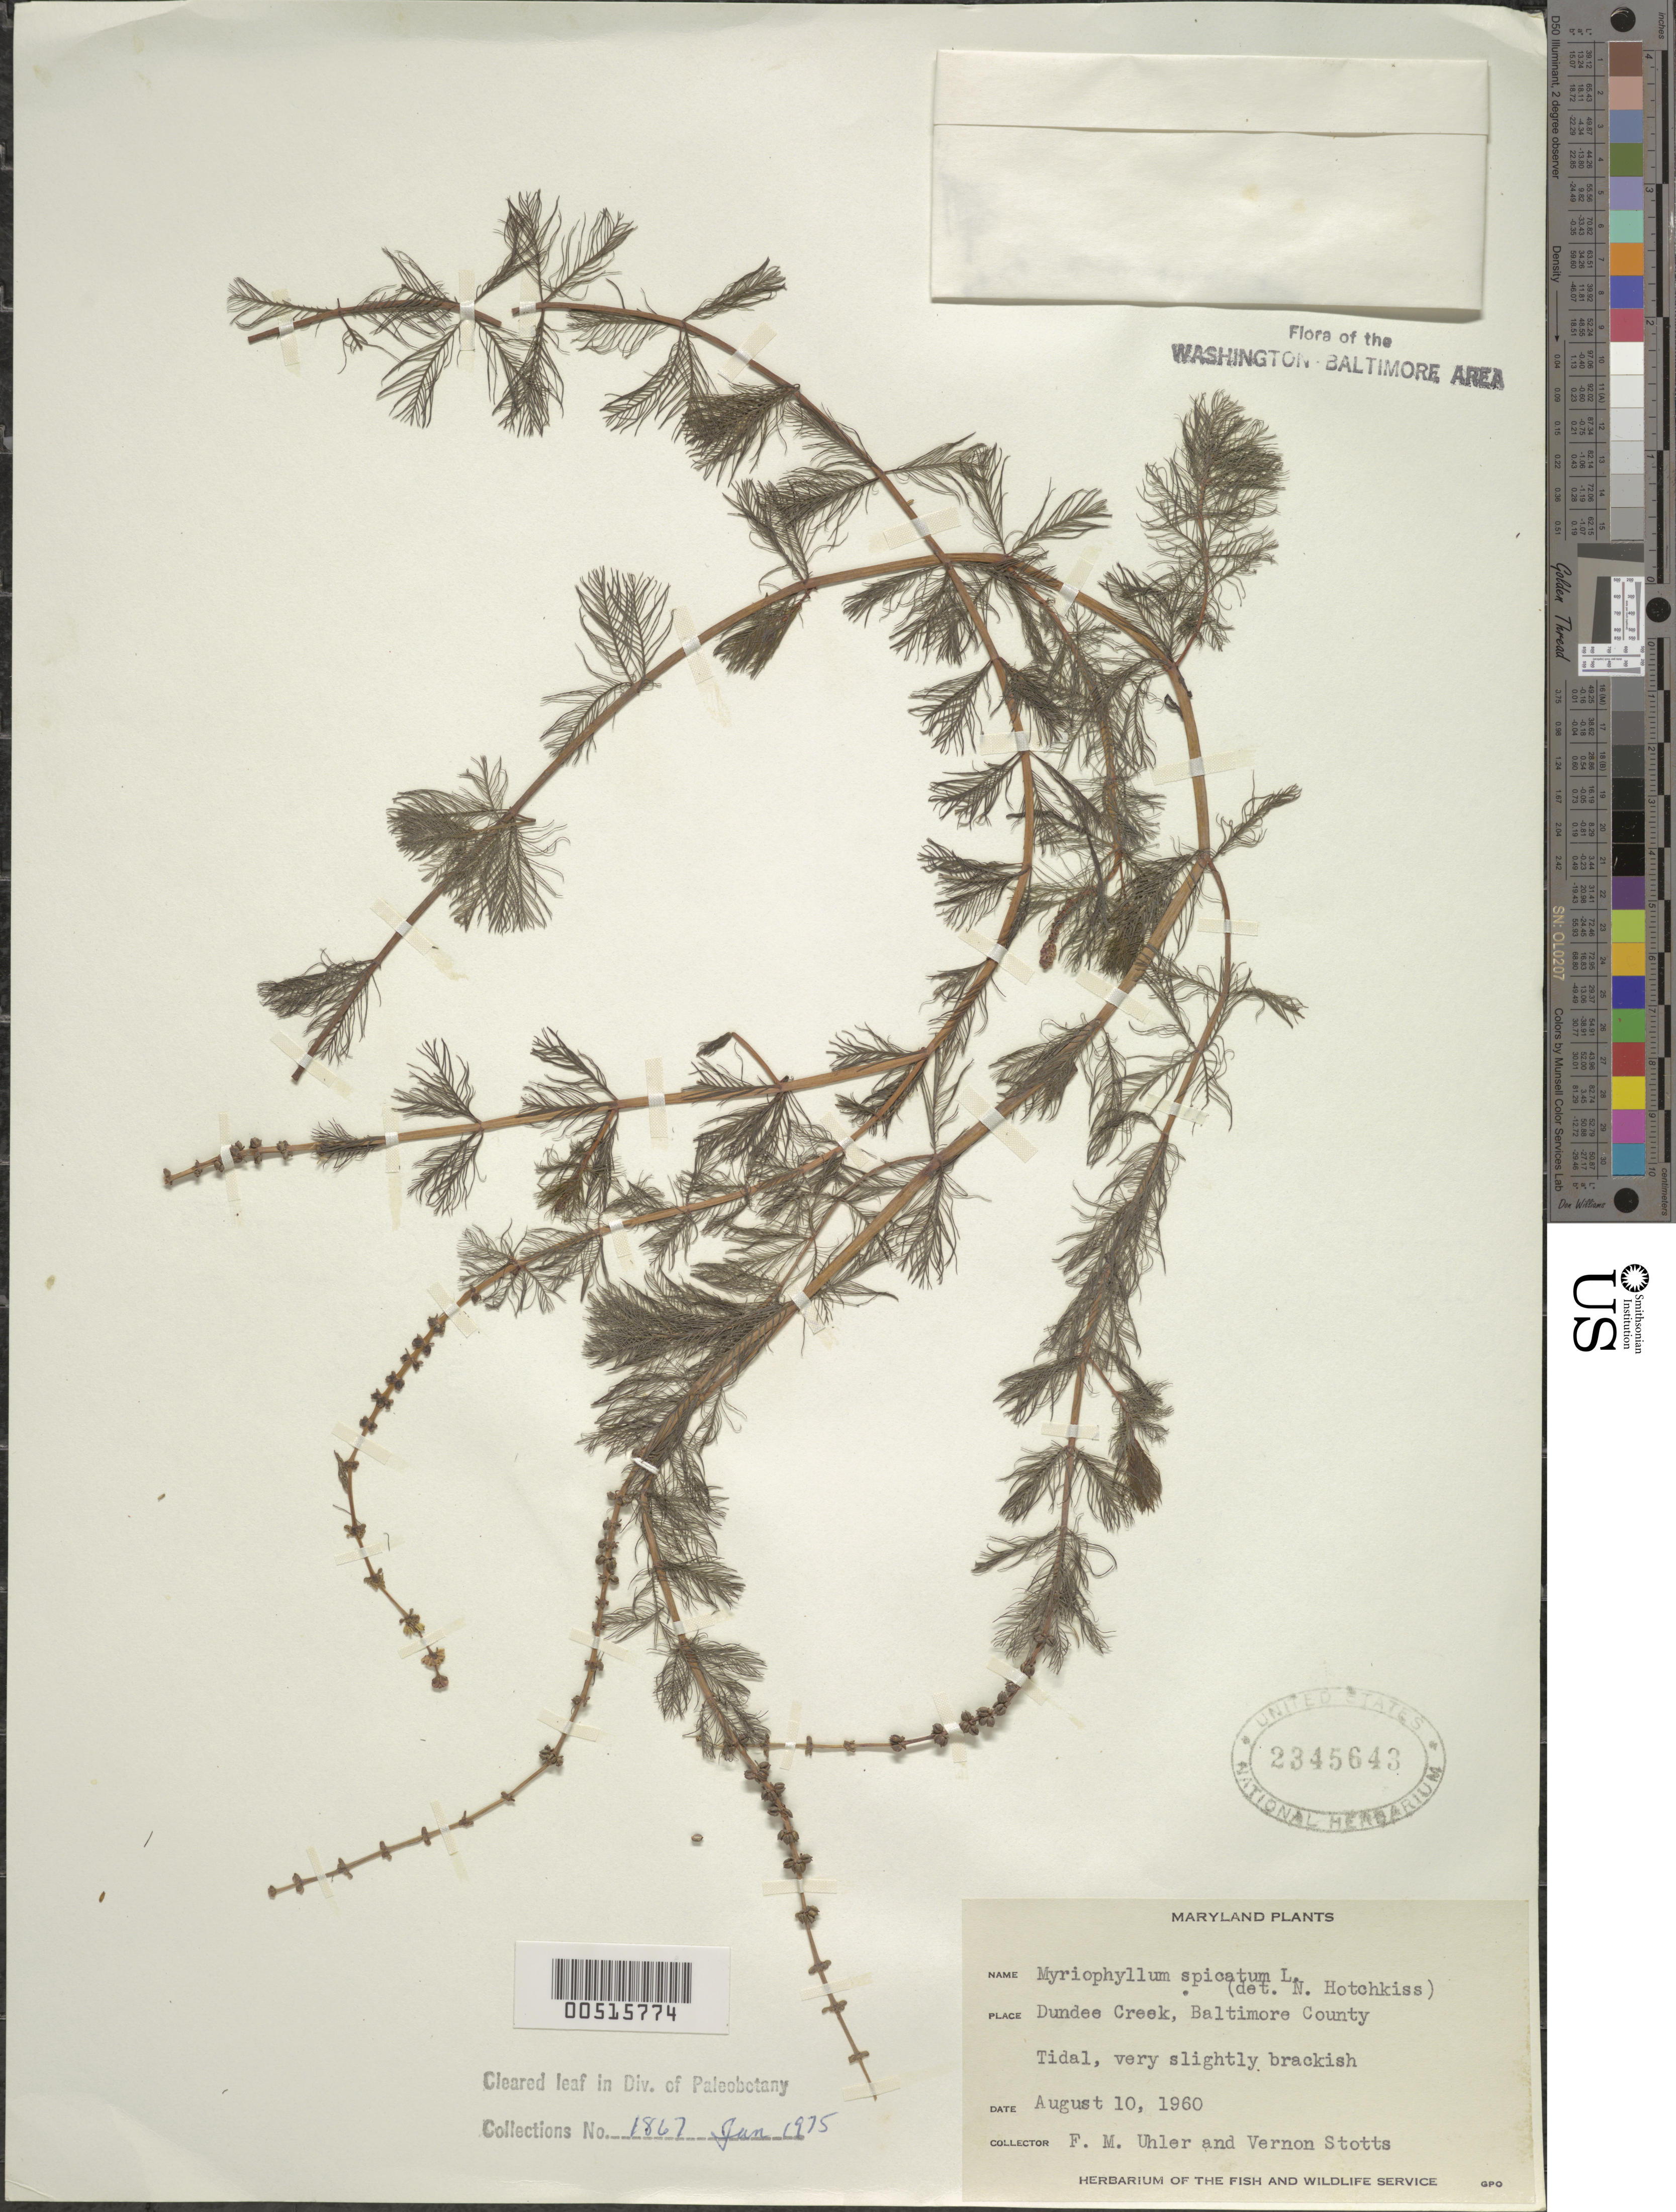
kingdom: Plantae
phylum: Tracheophyta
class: Magnoliopsida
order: Saxifragales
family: Haloragaceae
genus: Myriophyllum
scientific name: Myriophyllum spicatum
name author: L.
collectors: F. M. Uhler & V. Stotts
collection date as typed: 10 Aug 1960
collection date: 1960-08-10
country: United States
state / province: Maryland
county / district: Baltimore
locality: Dundee Creek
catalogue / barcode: US 2345643